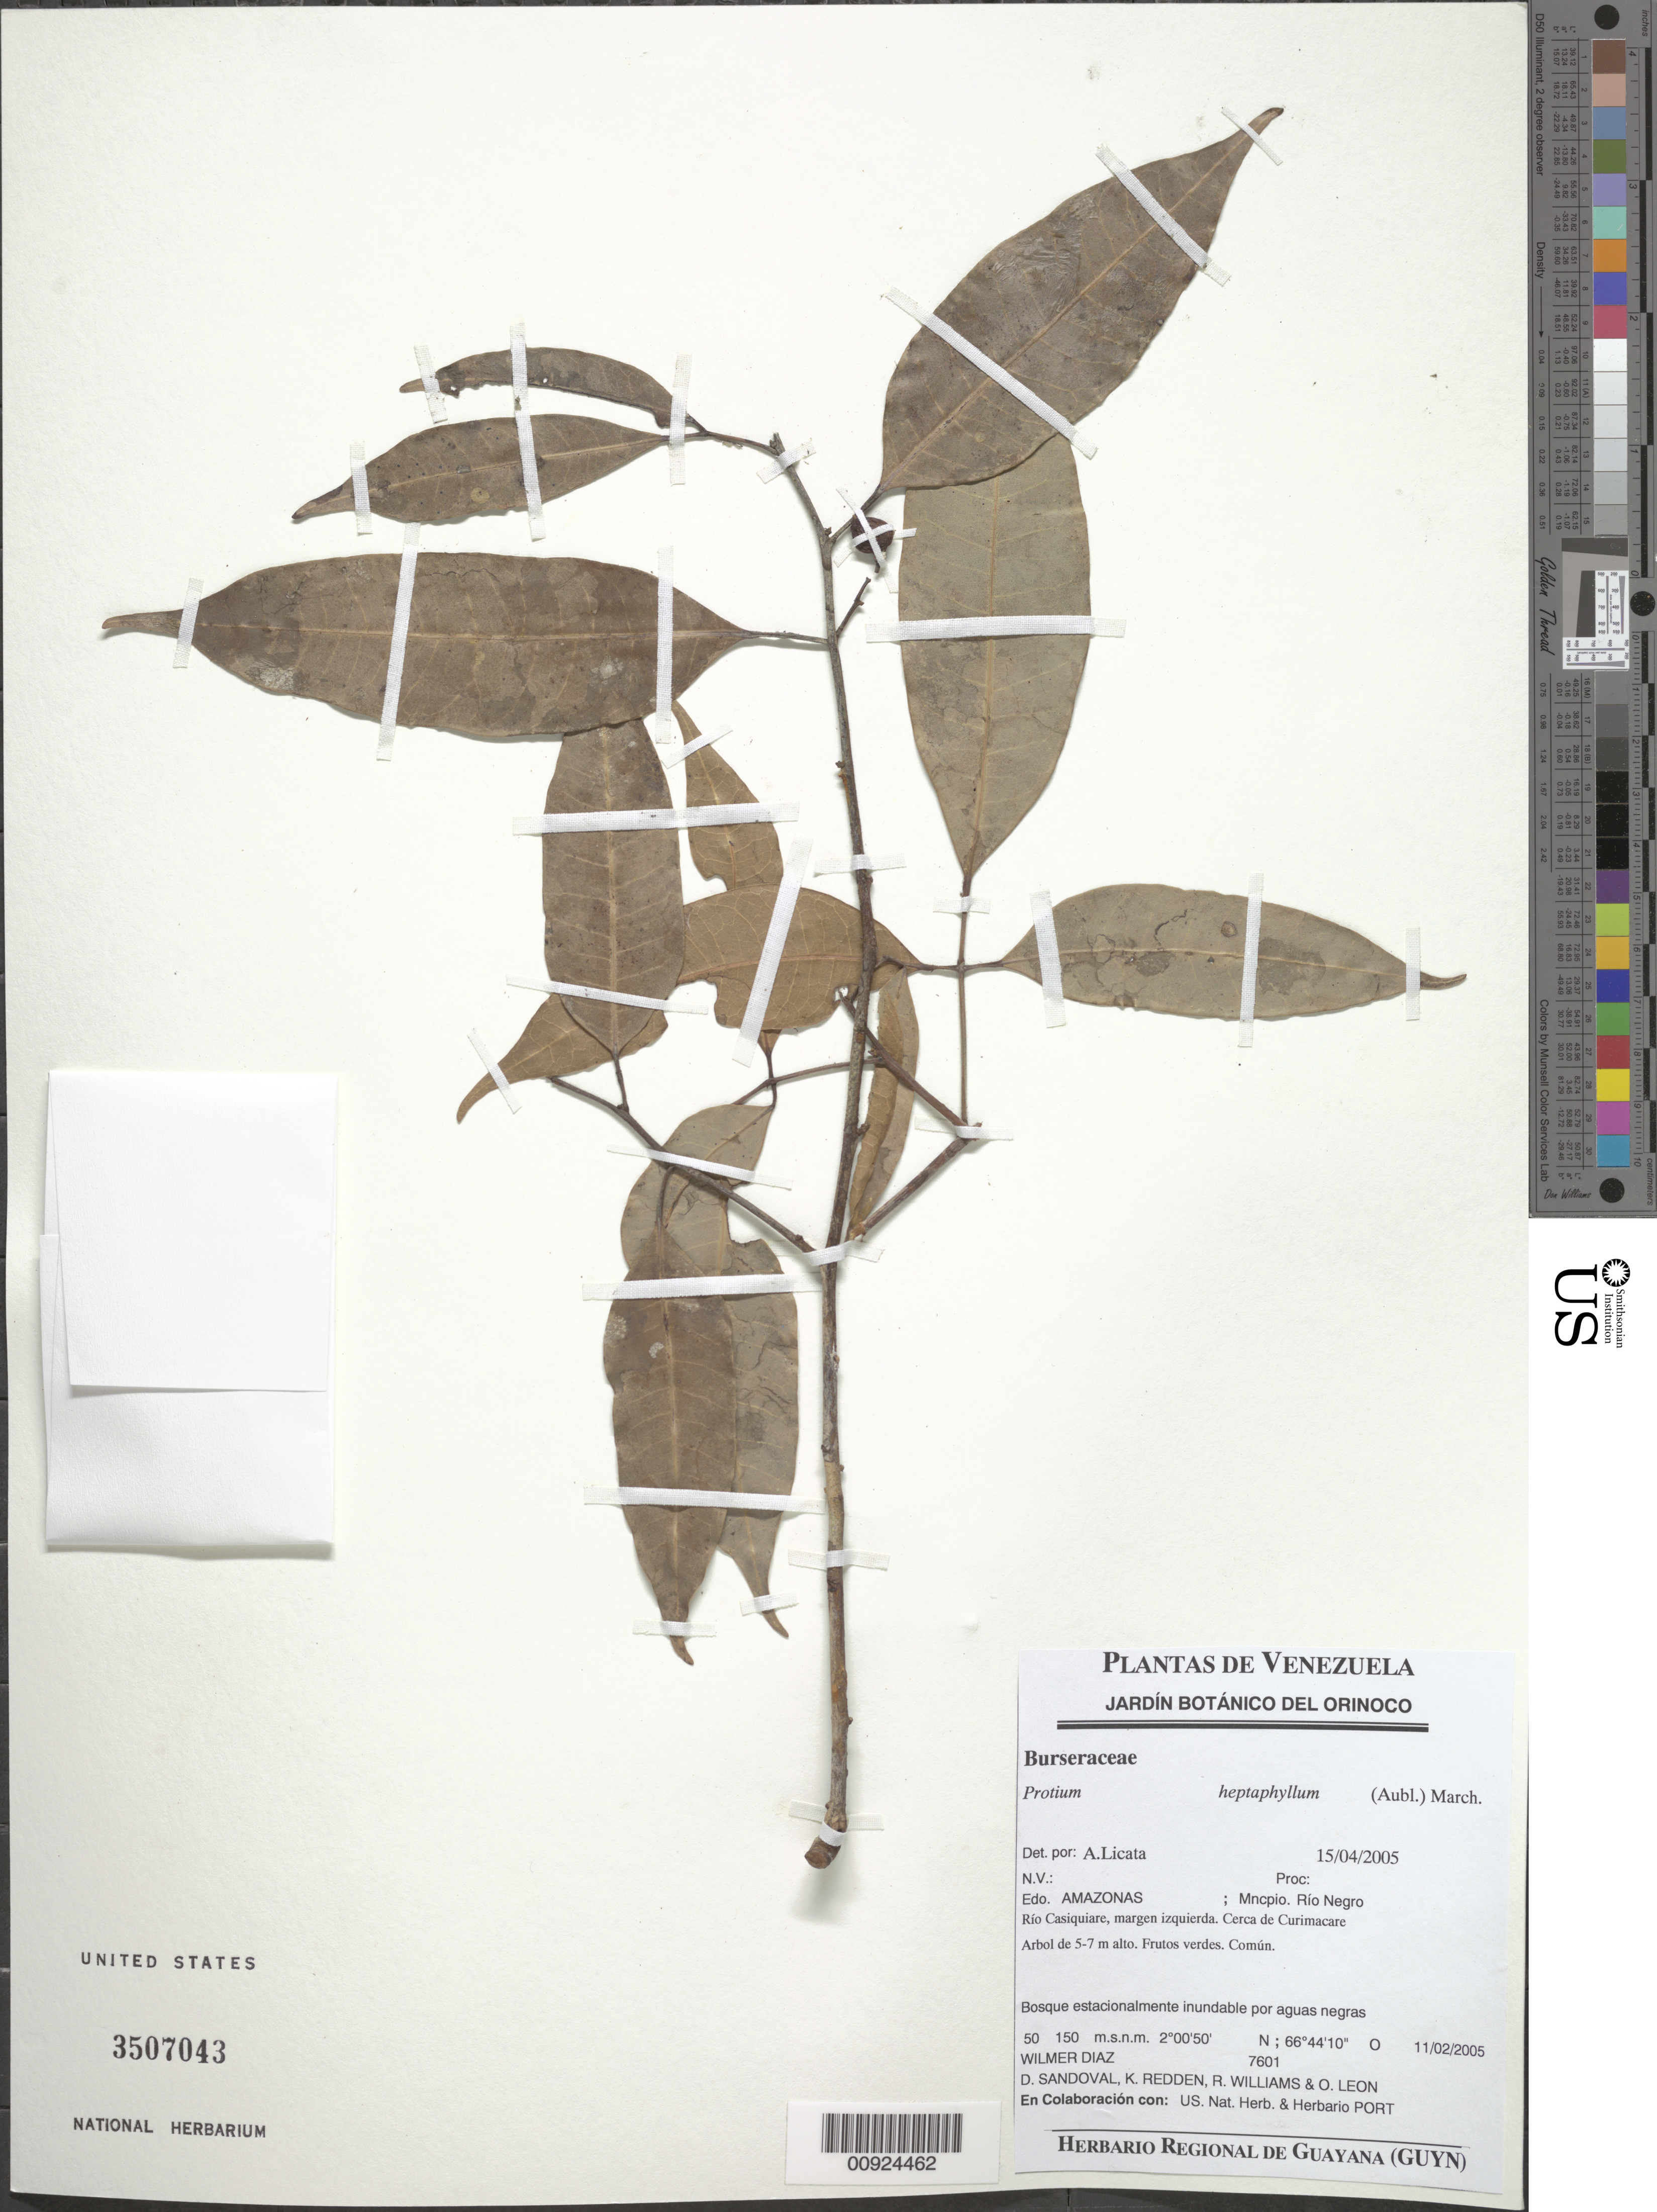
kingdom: Plantae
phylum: Tracheophyta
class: Magnoliopsida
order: Sapindales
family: Burseraceae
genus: Protium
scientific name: Protium heptaphyllum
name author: (Aubl.) Marchand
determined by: Licata, A., (PORT), Univ. Nac. Exp. de los Llanos Ezequiel Zamora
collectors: W. Díaz P., D. Sandoval, K. M. Redden, R. Williams & O. León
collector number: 7601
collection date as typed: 11-Feb-05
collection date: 2005-02-11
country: Venezuela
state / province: Amazonas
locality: Mun. Río Negro, Rio Casiquiare, margen izquierda. Cerca de Curimacare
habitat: Bosque estacionalmente inundable por aguas negras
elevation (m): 50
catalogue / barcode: US 3507043